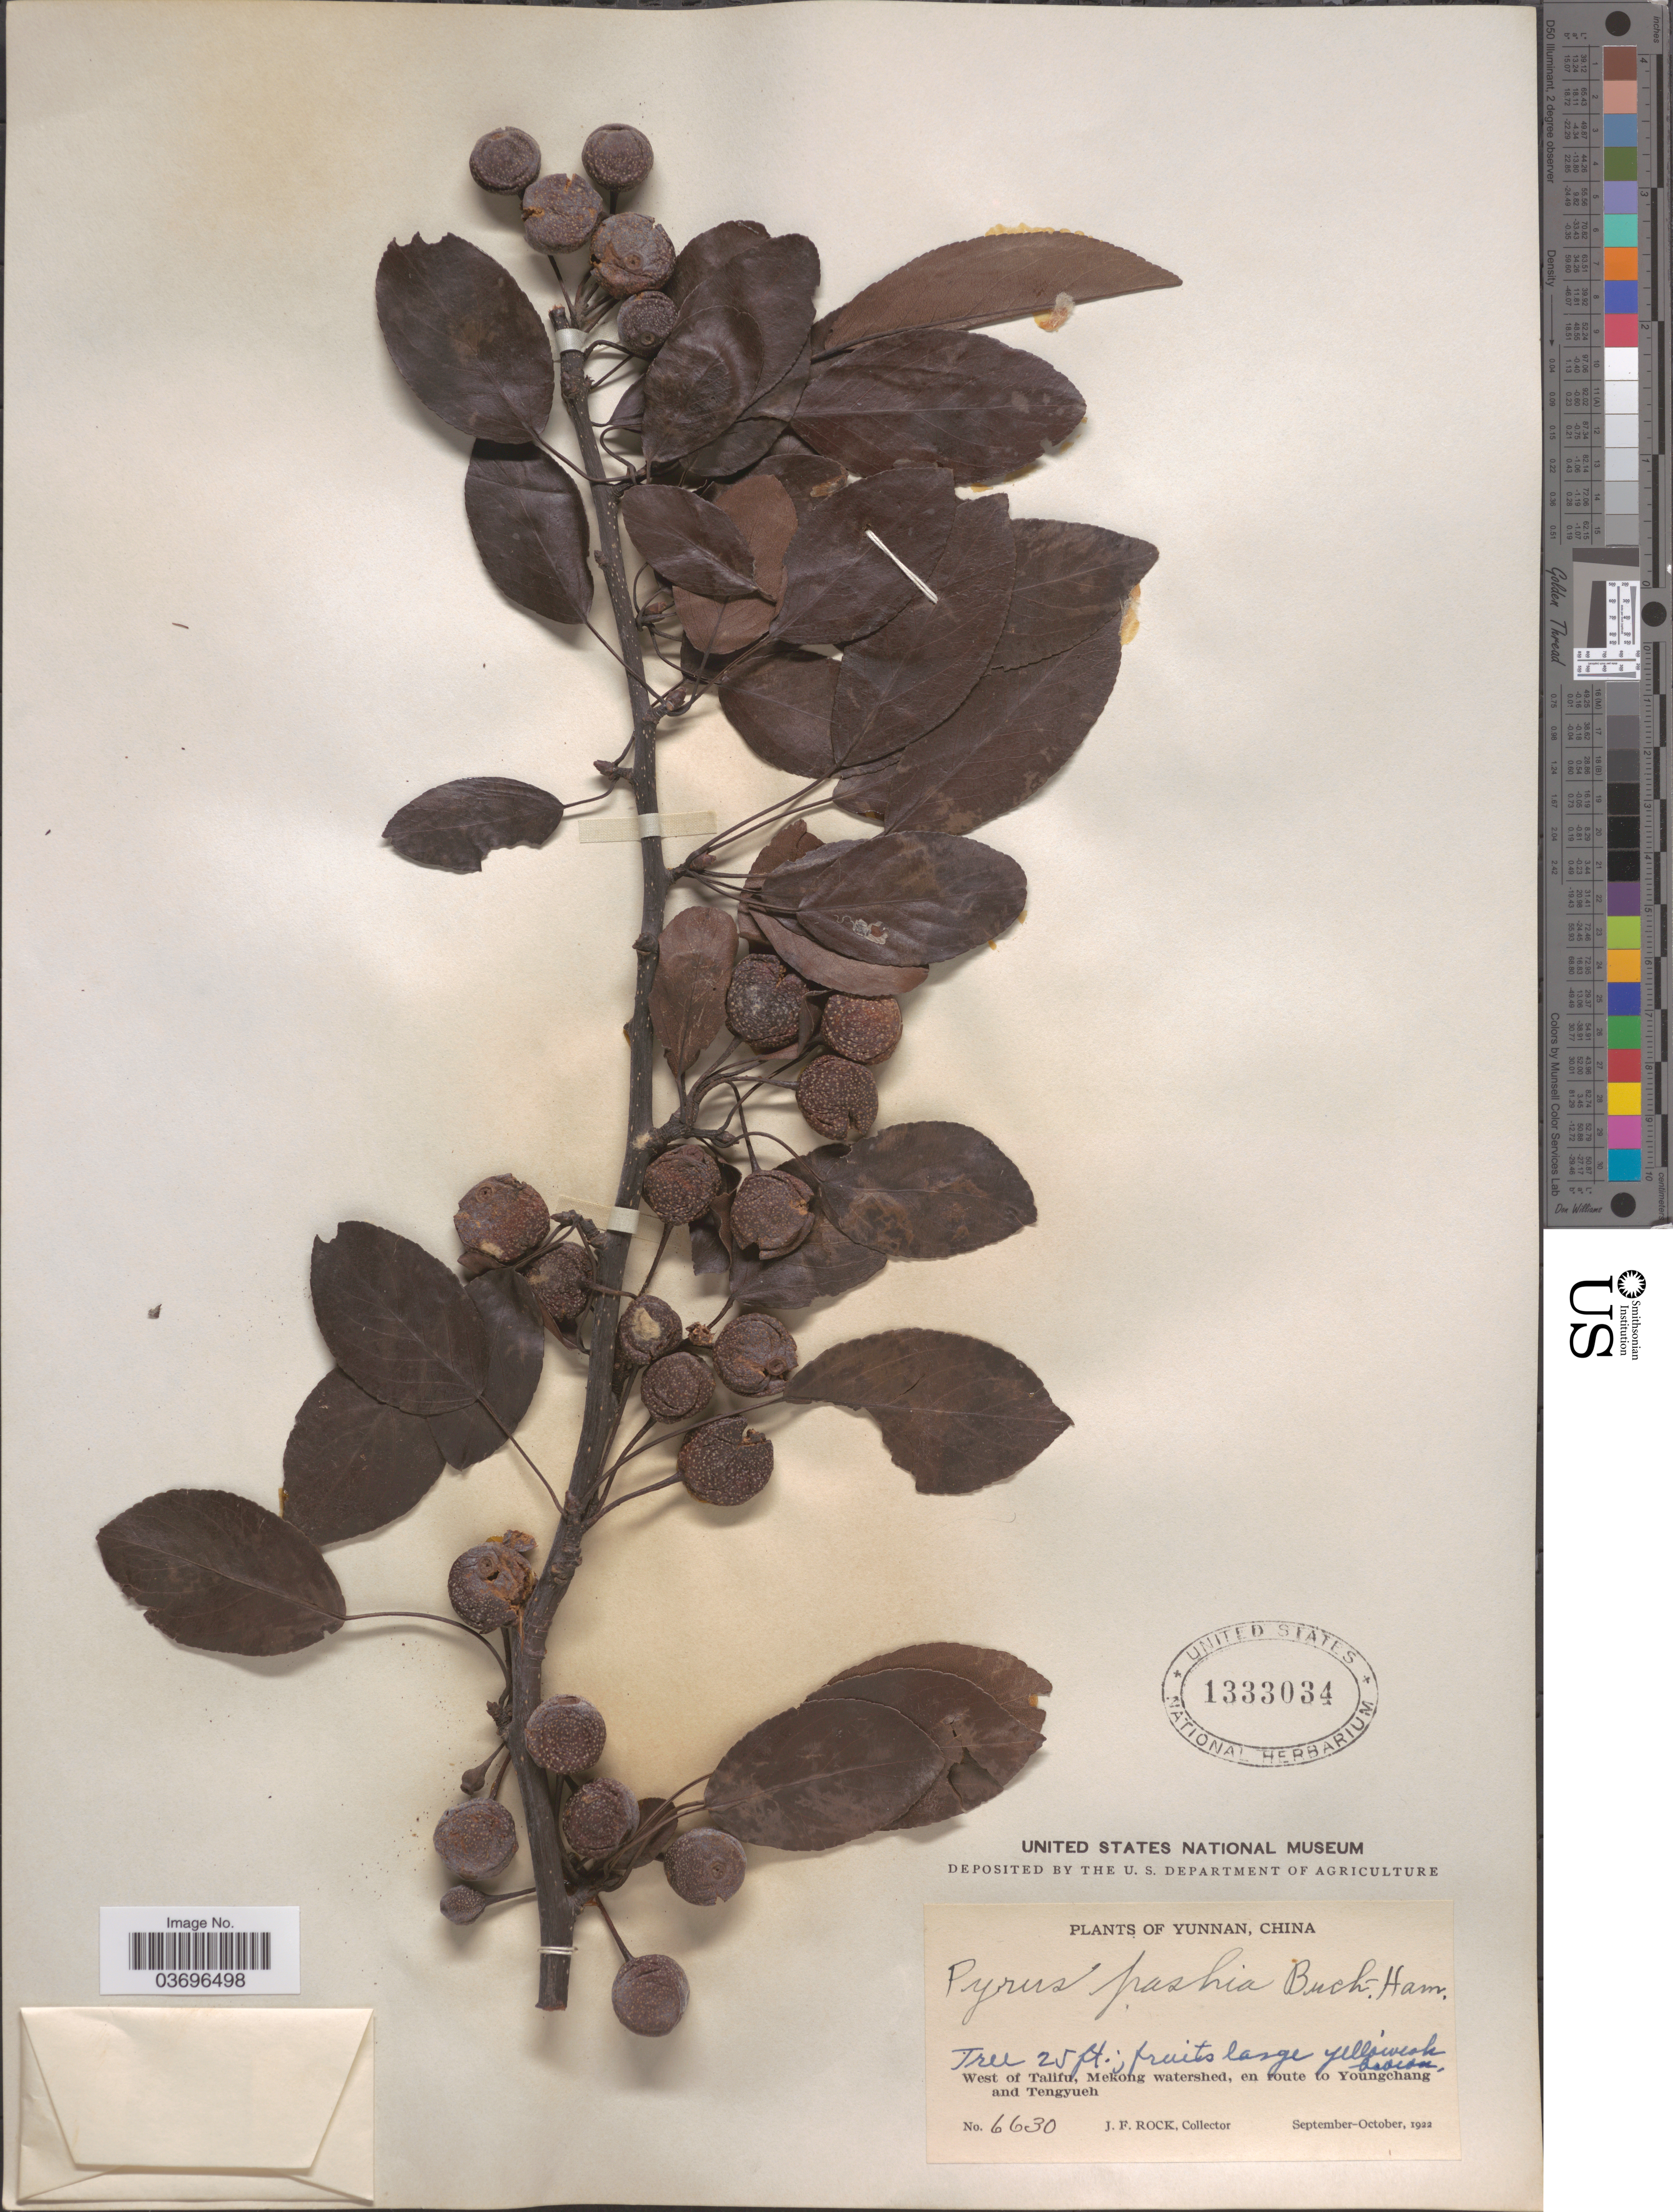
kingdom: Plantae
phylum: Tracheophyta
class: Magnoliopsida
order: Rosales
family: Rosaceae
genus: Pyrus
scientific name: Pyrus pashia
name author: Buch.-Ham. ex D. Don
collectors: J. Rock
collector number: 6630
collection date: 1922-09/1922-10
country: China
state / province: Yunnan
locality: West of Talifu, Mekong watershed, en route to Youngchang and Tengyueh.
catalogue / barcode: US 1333034